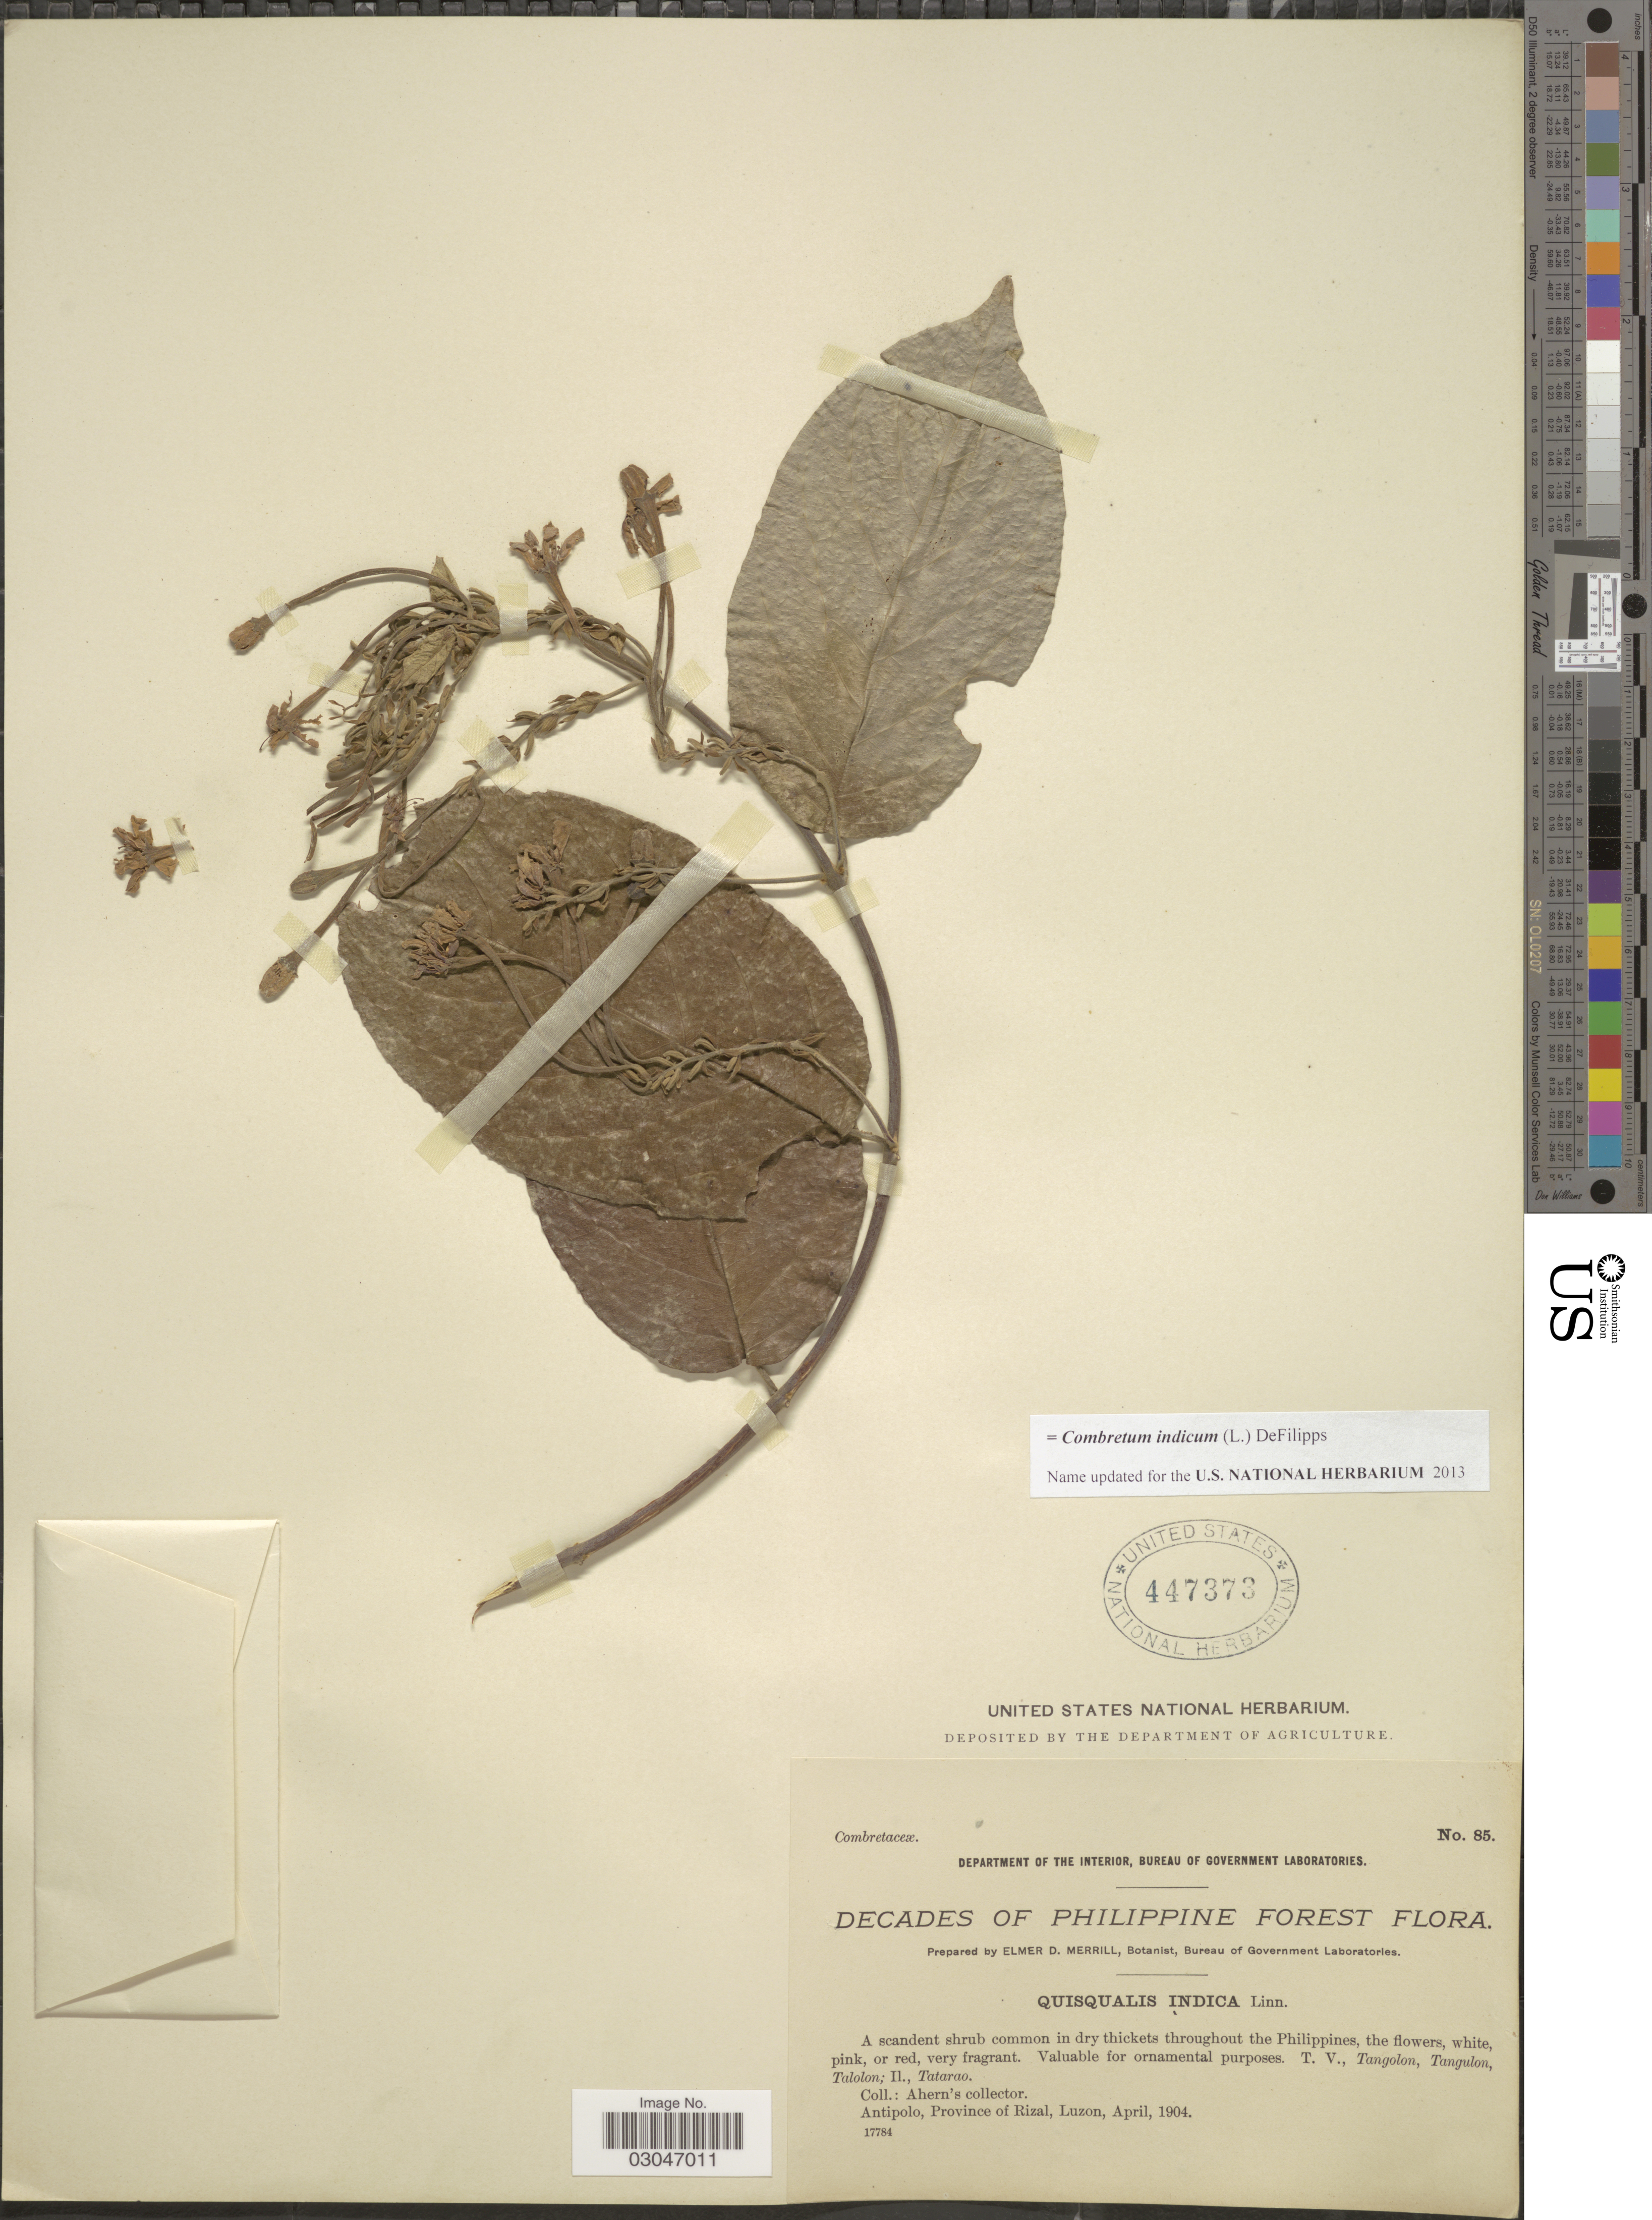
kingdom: Plantae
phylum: Tracheophyta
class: Magnoliopsida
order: Myrtales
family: Combretaceae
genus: Combretum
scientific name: Combretum indicum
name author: (L.) DeFilipps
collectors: Ahern's collector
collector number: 85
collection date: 1904-04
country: Philippines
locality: Antipolo, Province of Rizal, Luzon.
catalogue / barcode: US 447373